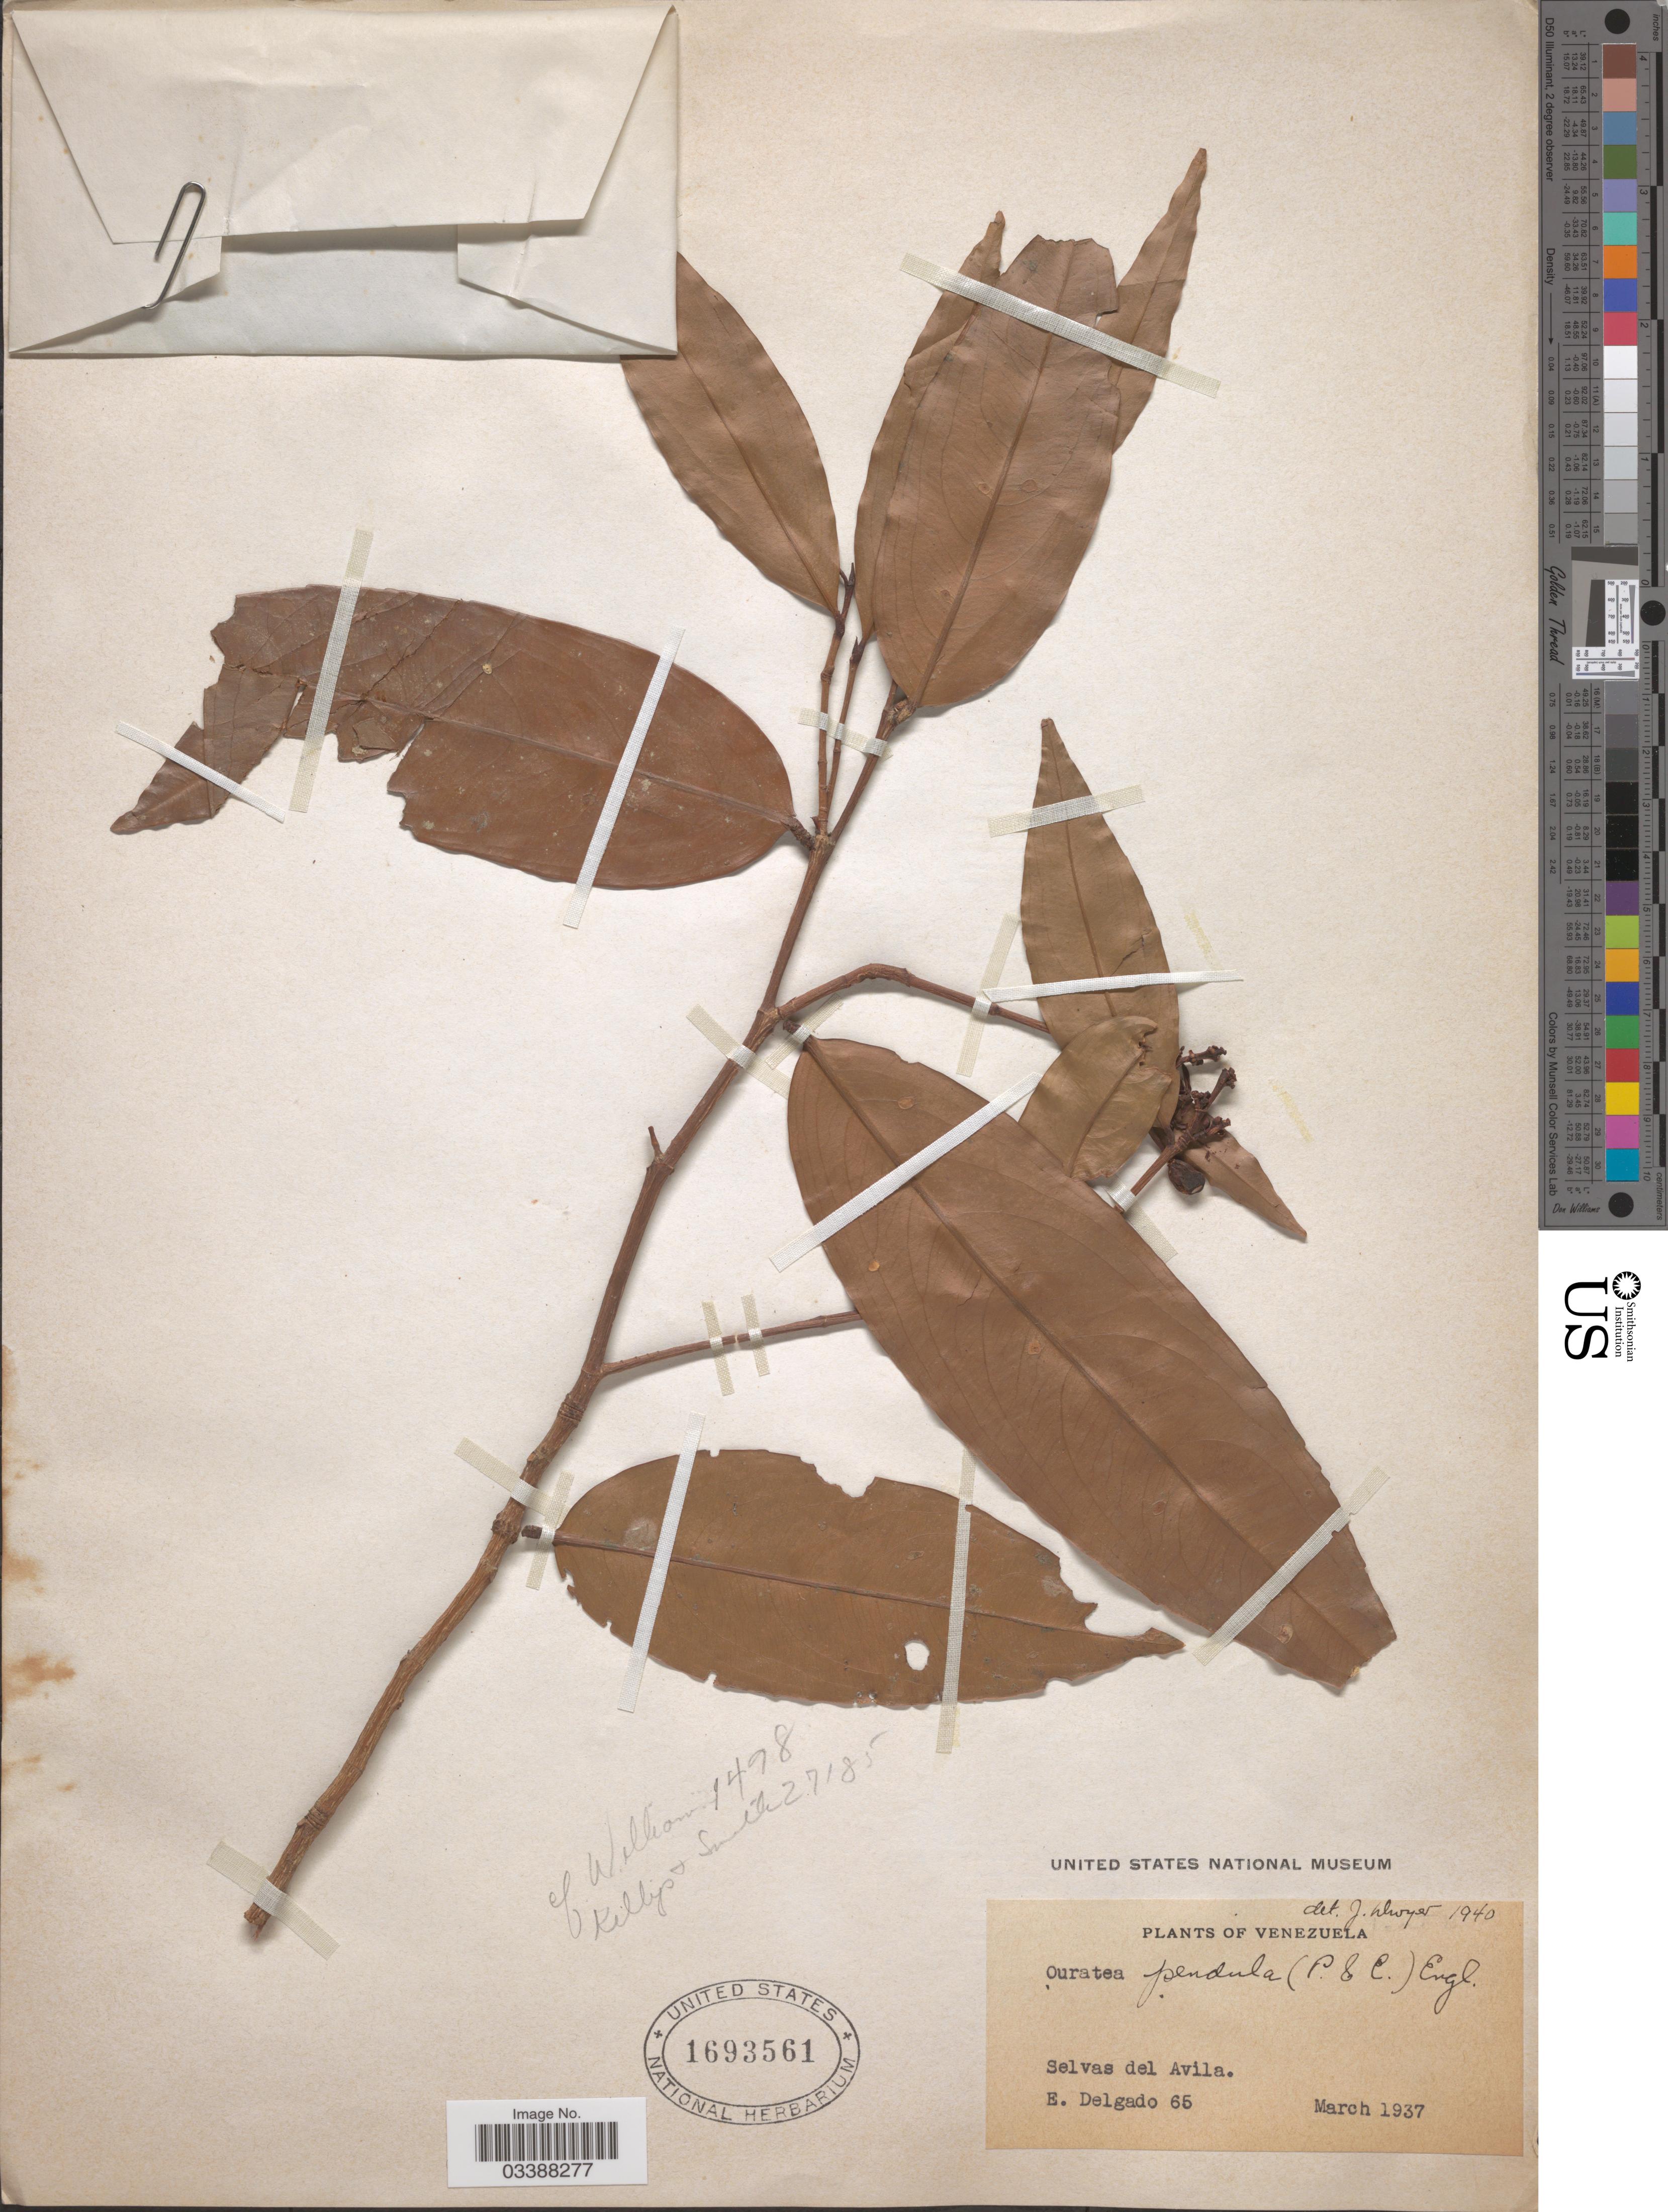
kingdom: Plantae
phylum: Tracheophyta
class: Magnoliopsida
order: Malpighiales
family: Ochnaceae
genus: Ouratea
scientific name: Ouratea pendula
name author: Poepp. ex Engl.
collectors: E. Delgado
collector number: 65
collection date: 1937-03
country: Venezuela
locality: Selvas del Avila.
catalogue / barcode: US 1693561